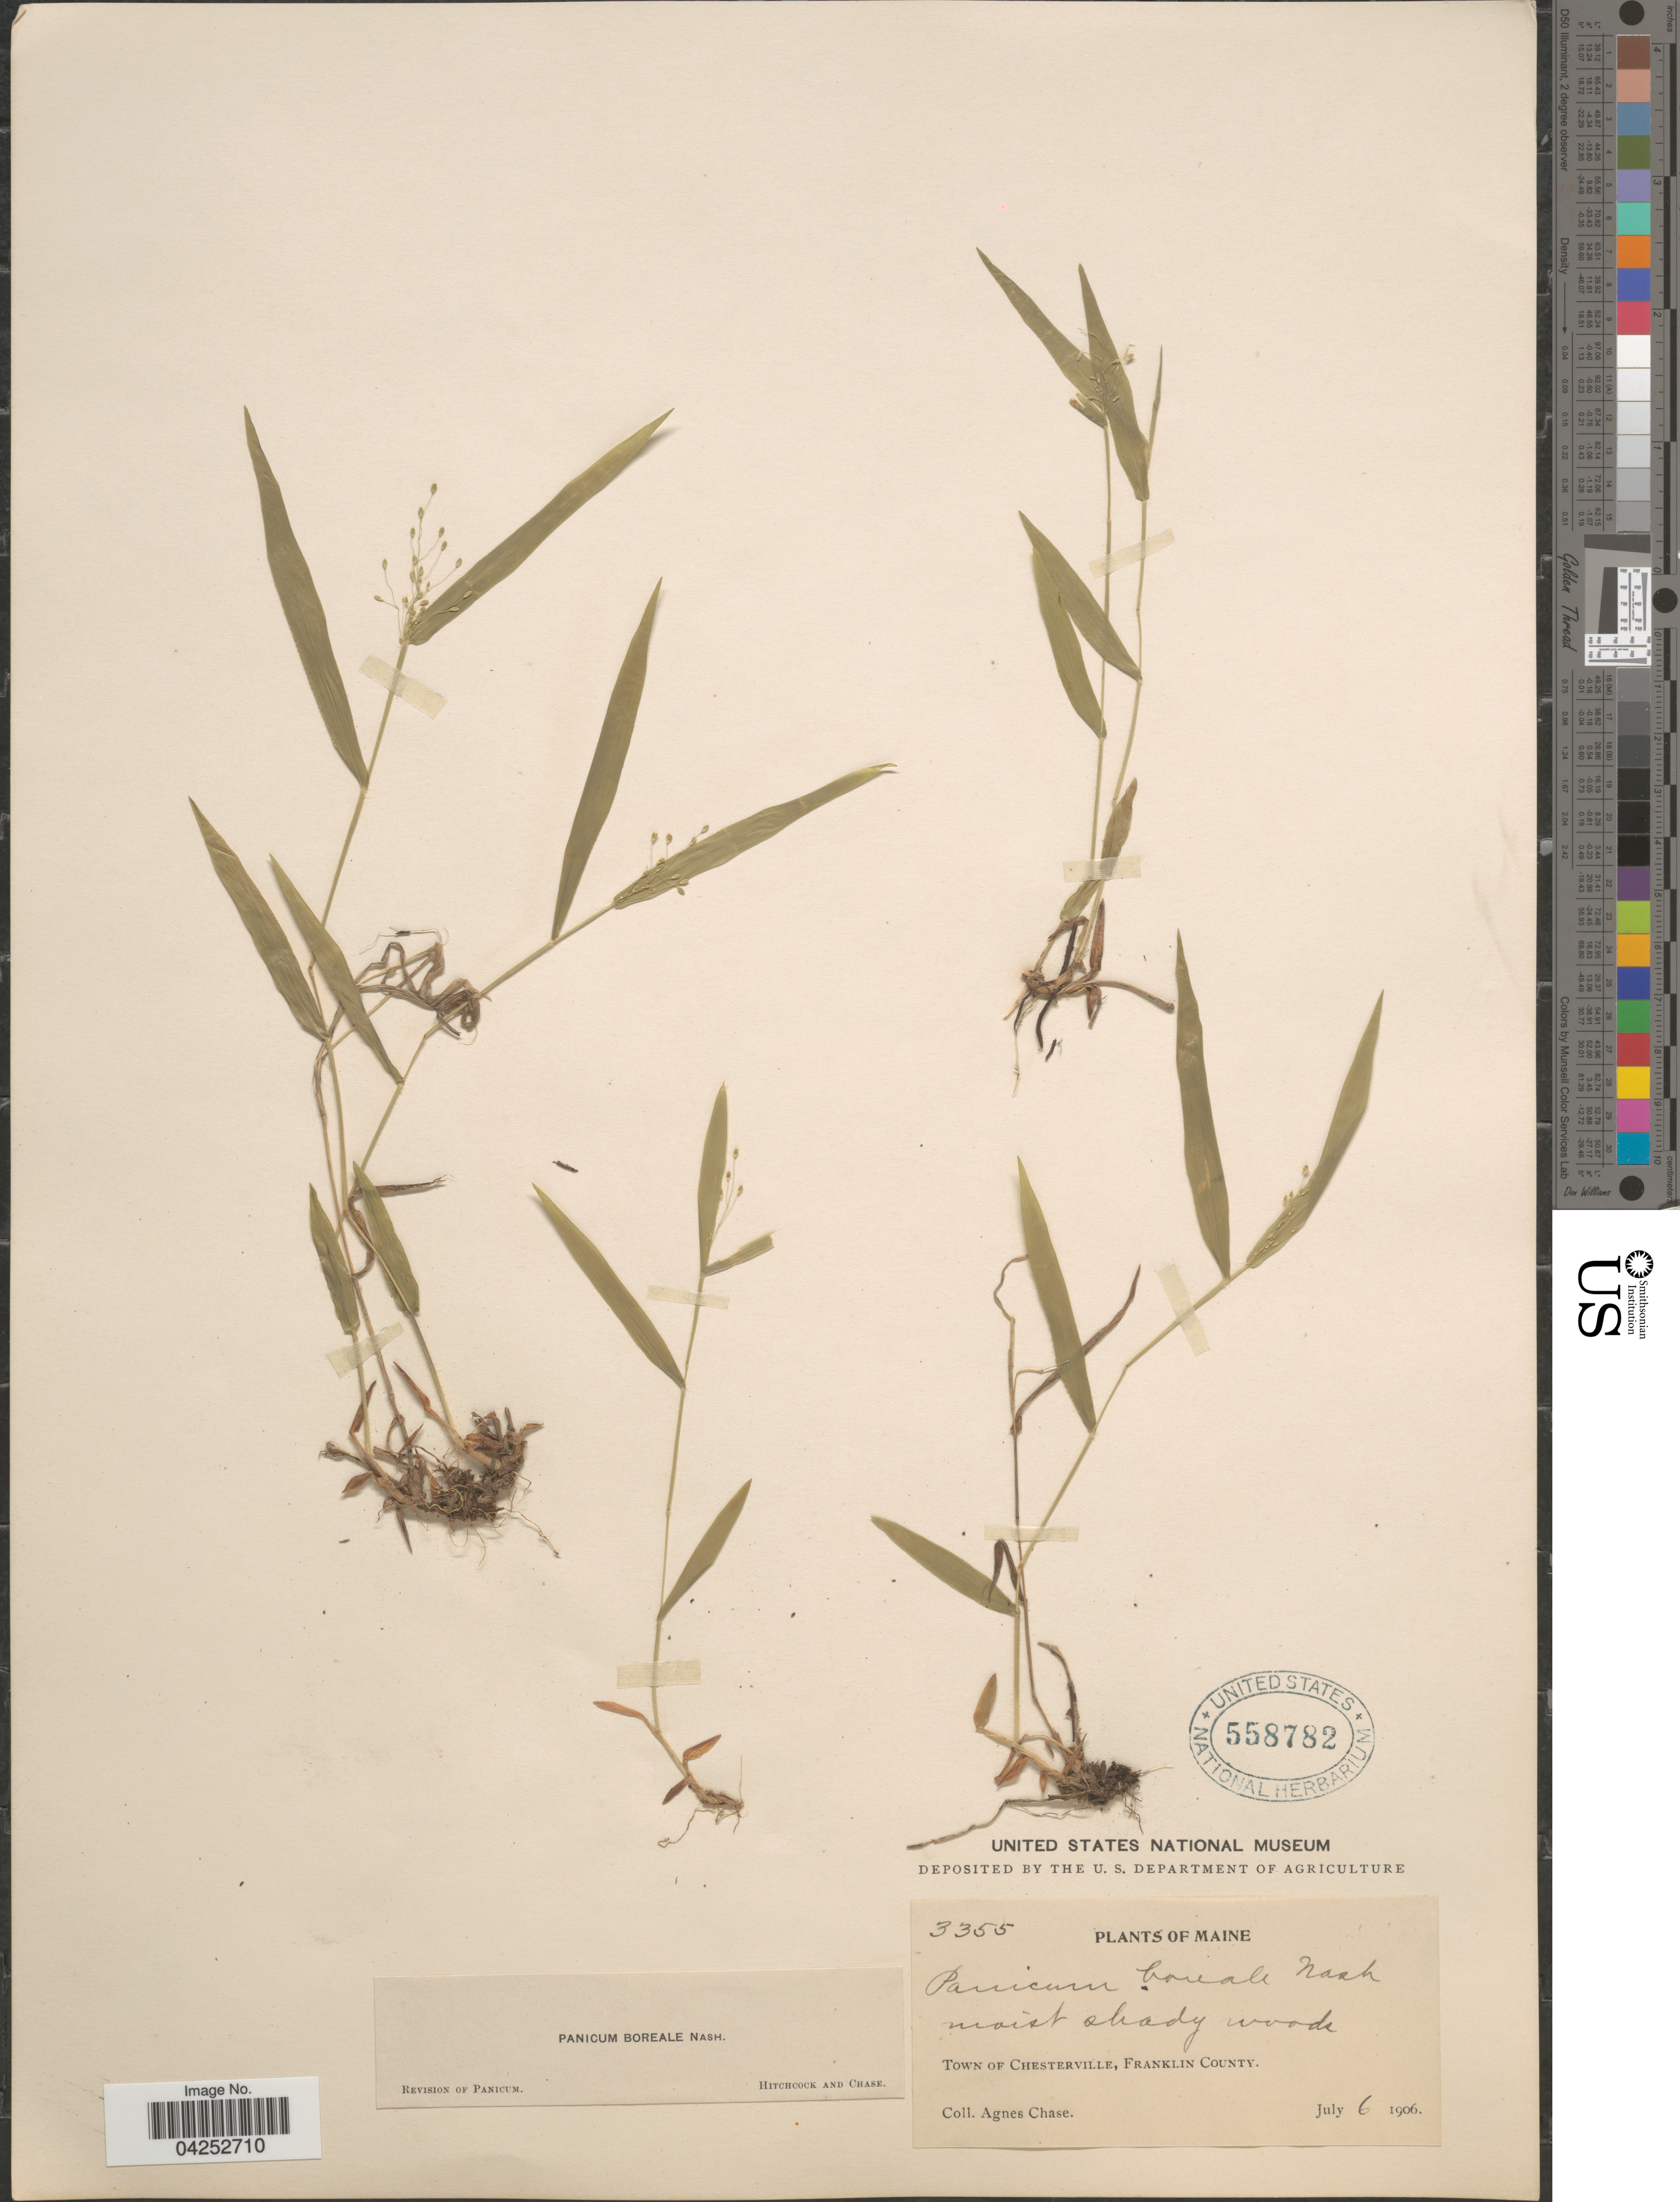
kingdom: Plantae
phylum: Tracheophyta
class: Liliopsida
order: Poales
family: Poaceae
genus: Dichanthelium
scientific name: Dichanthelium boreale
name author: (Nash) Freckmann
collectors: A. Chase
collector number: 3355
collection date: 1906-07-06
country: United States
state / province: Maine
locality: Town of Chesterville, Franklin County.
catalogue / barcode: US 558782